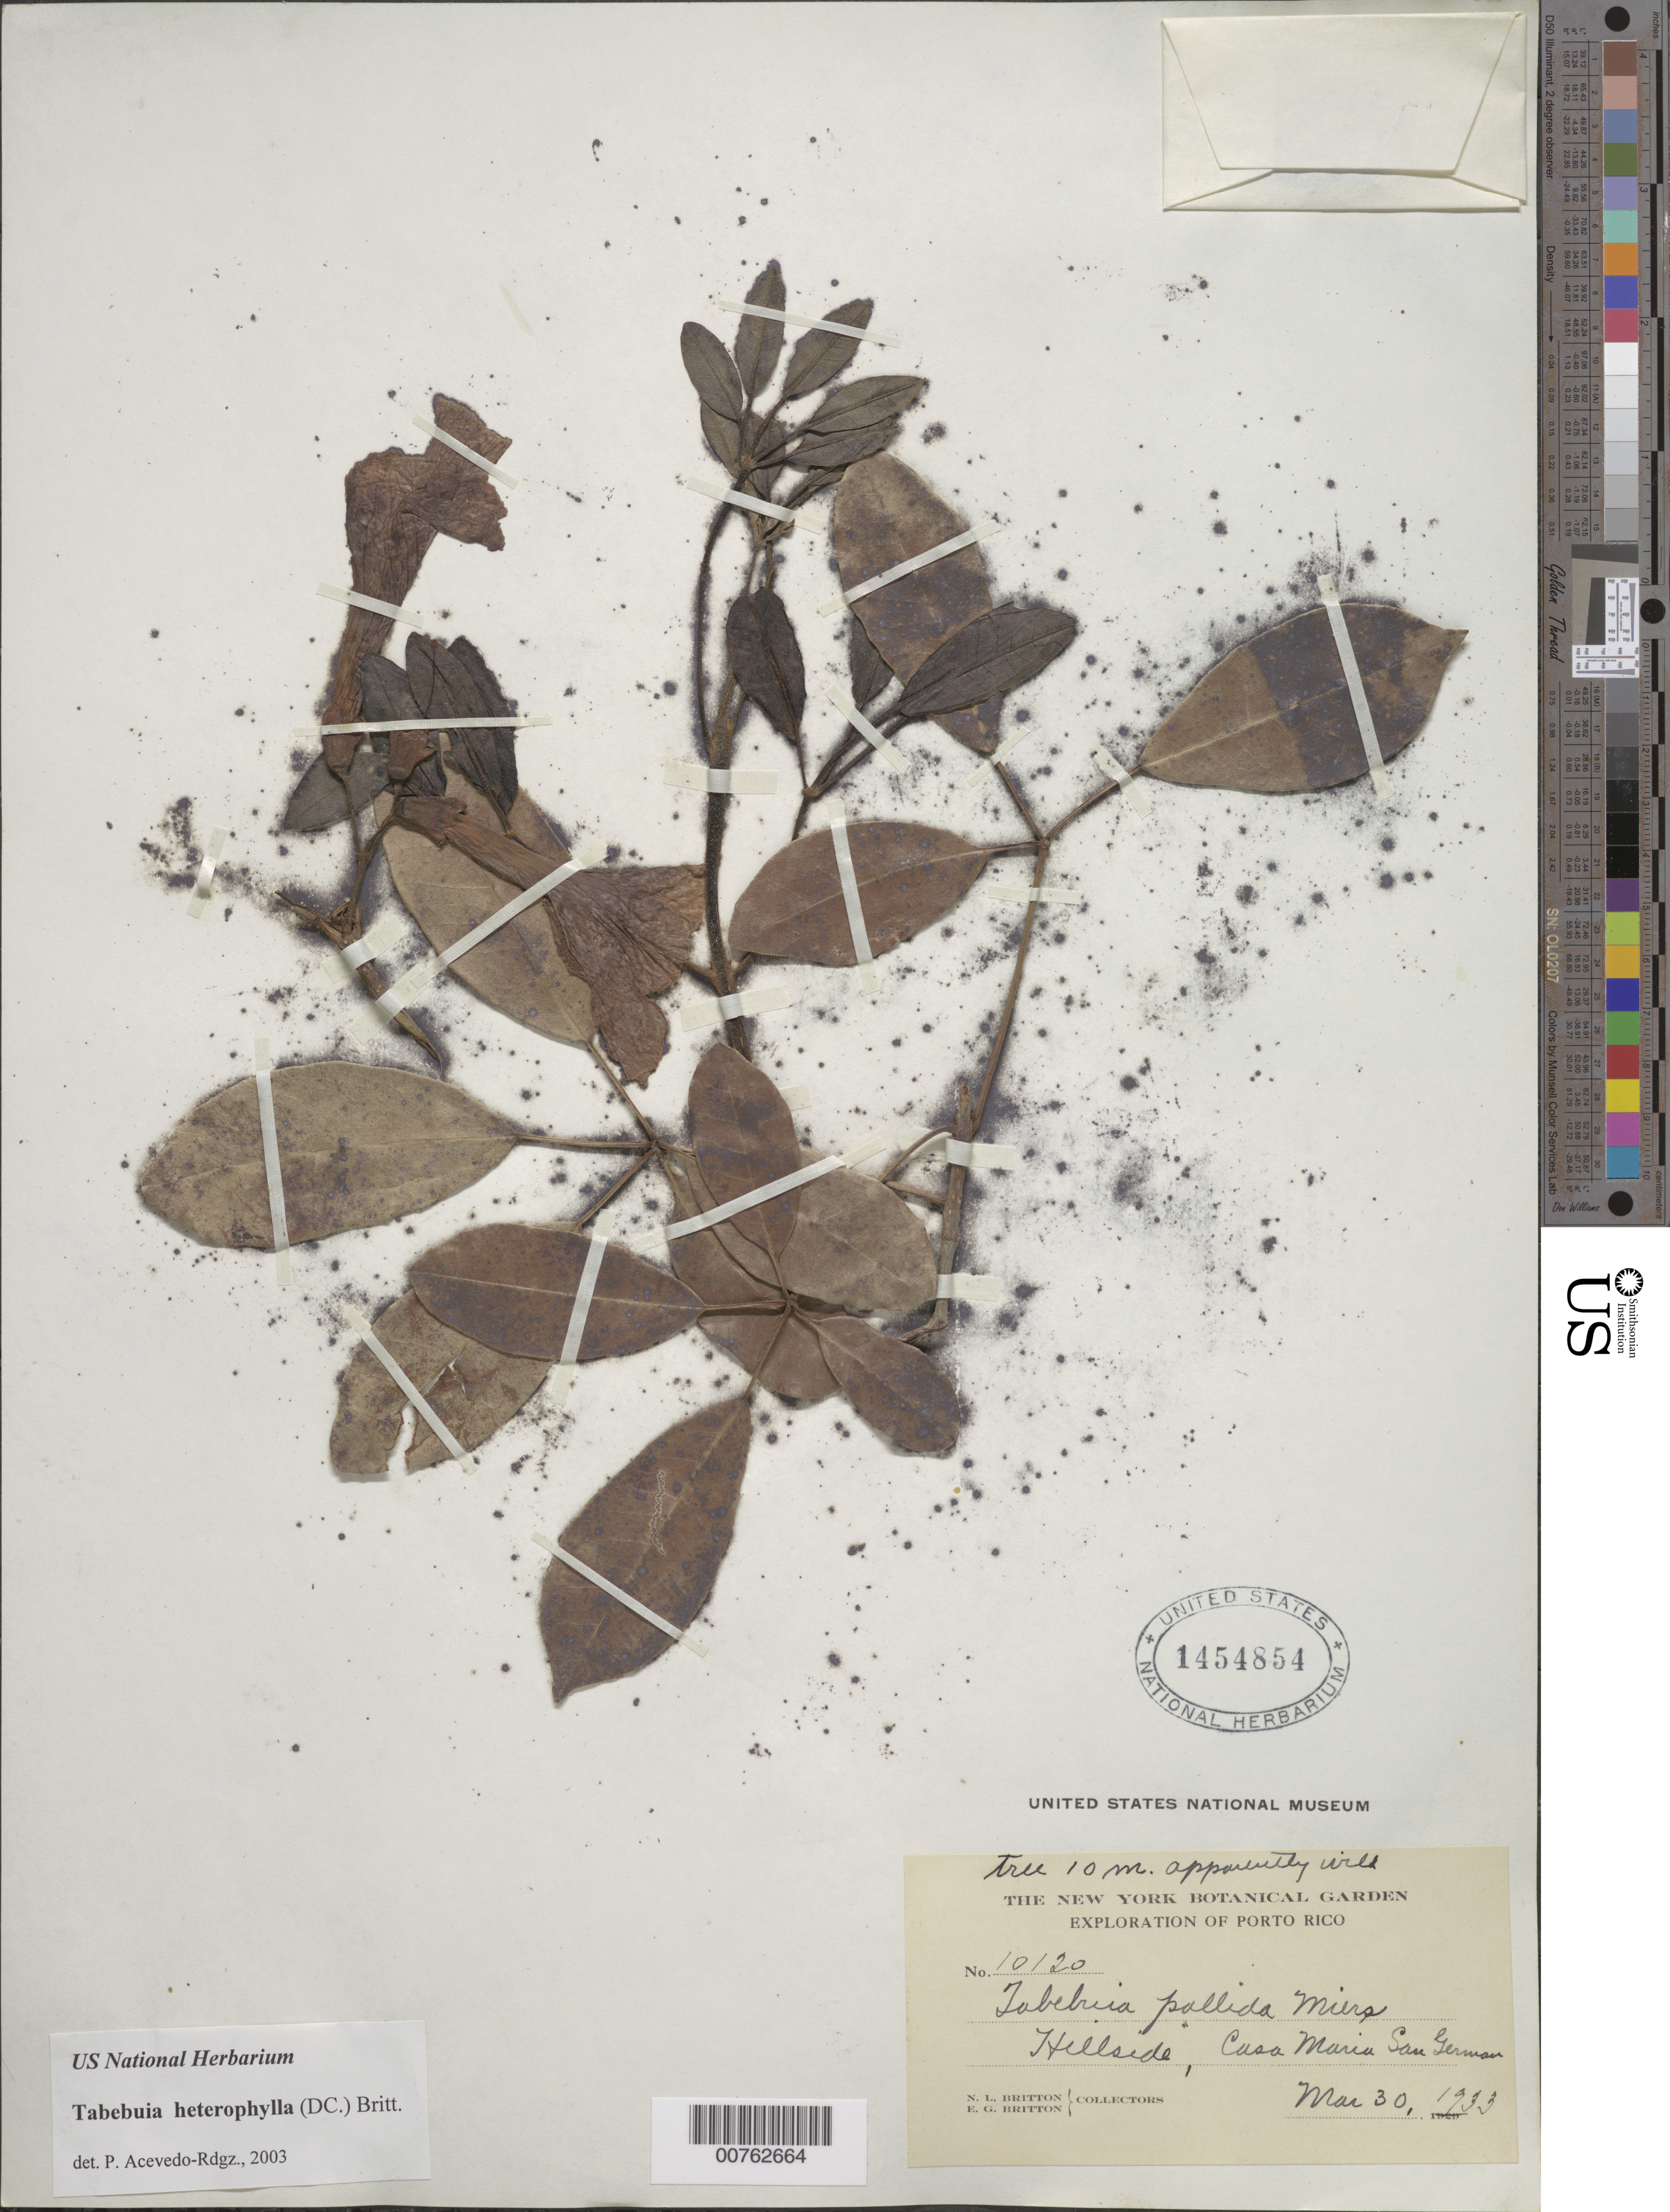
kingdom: Plantae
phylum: Tracheophyta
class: Magnoliopsida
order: Lamiales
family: Bignoniaceae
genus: Tabebuia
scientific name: Tabebuia heterophylla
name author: (DC.) Britton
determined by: Acevedo-Rodríguez, P., (BOT), Smithsonian Institution - National Museum of Natural History (UNITED STATES)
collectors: N. Britton & E. G. Britton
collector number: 10120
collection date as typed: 30 Mar 1933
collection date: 1933-03-30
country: Puerto Rico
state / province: San Germán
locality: Casa Maria San German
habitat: Hillside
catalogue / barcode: US 1454854